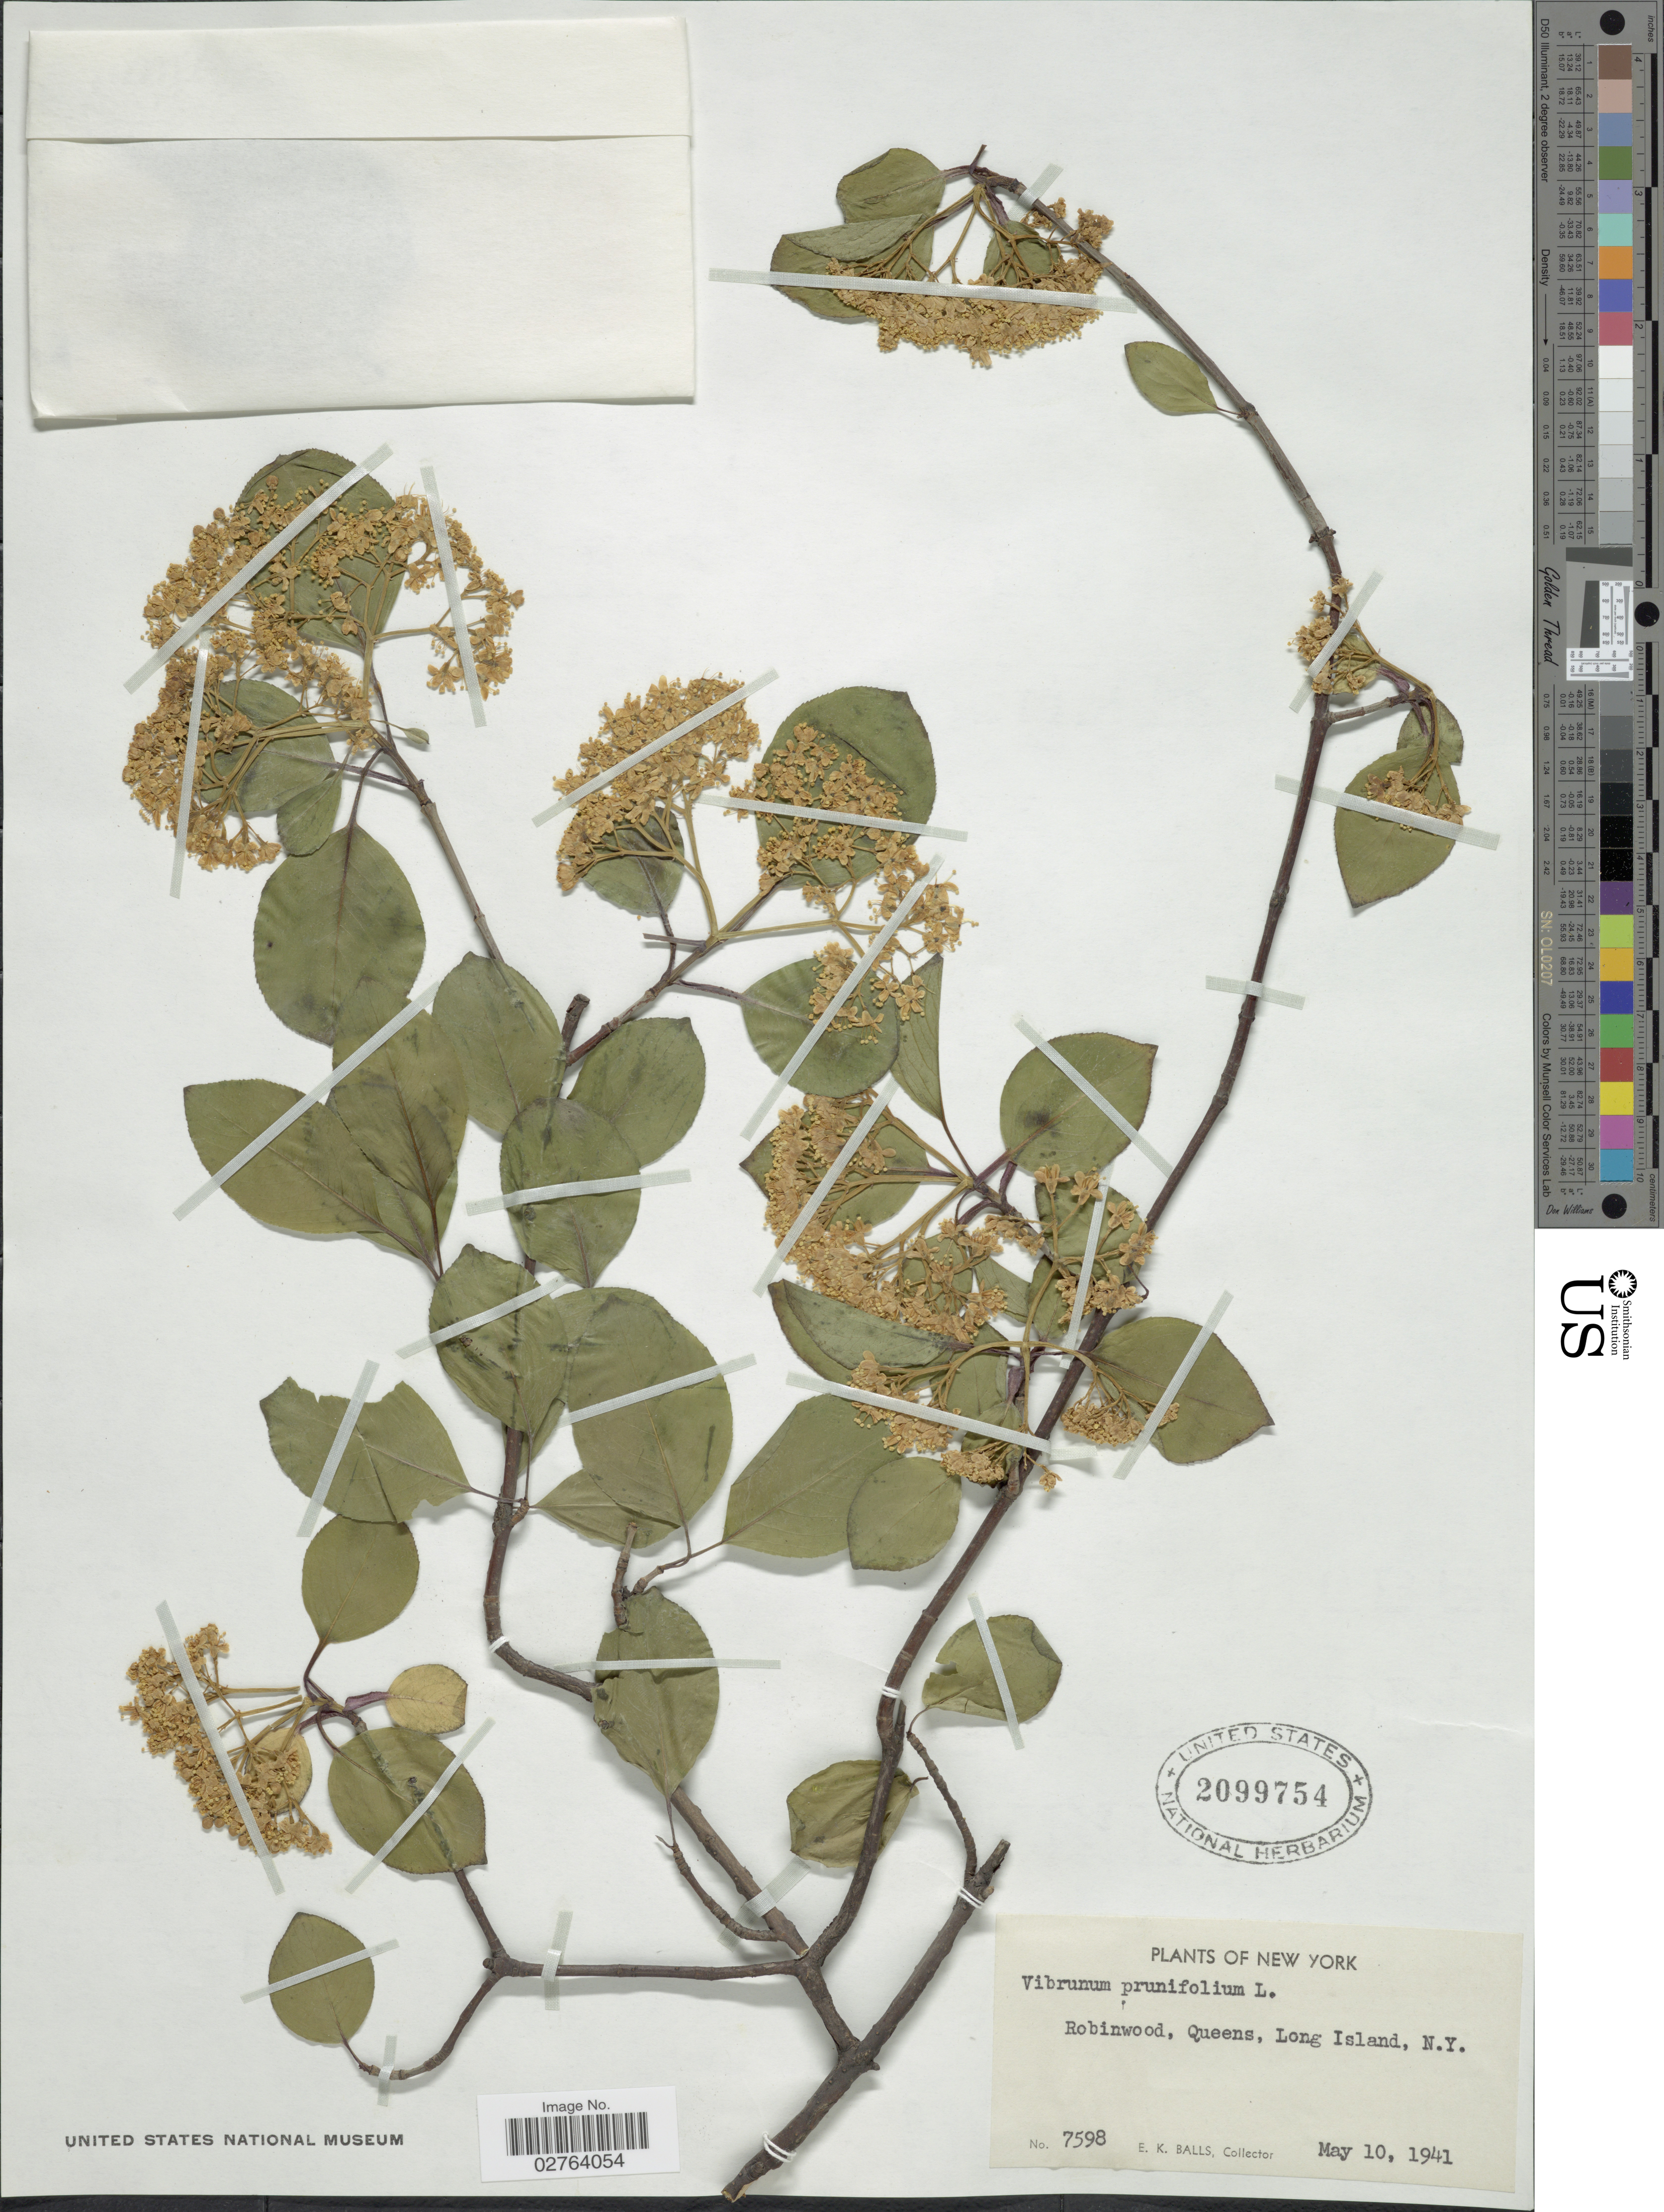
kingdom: Plantae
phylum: Tracheophyta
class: Magnoliopsida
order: Dipsacales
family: Viburnaceae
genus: Viburnum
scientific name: Viburnum prunifolium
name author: L.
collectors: E. K. Balls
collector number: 7598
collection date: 1941-05-10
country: United States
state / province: New York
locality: Robinwood, Queens, Long Island.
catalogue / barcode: US 2099754